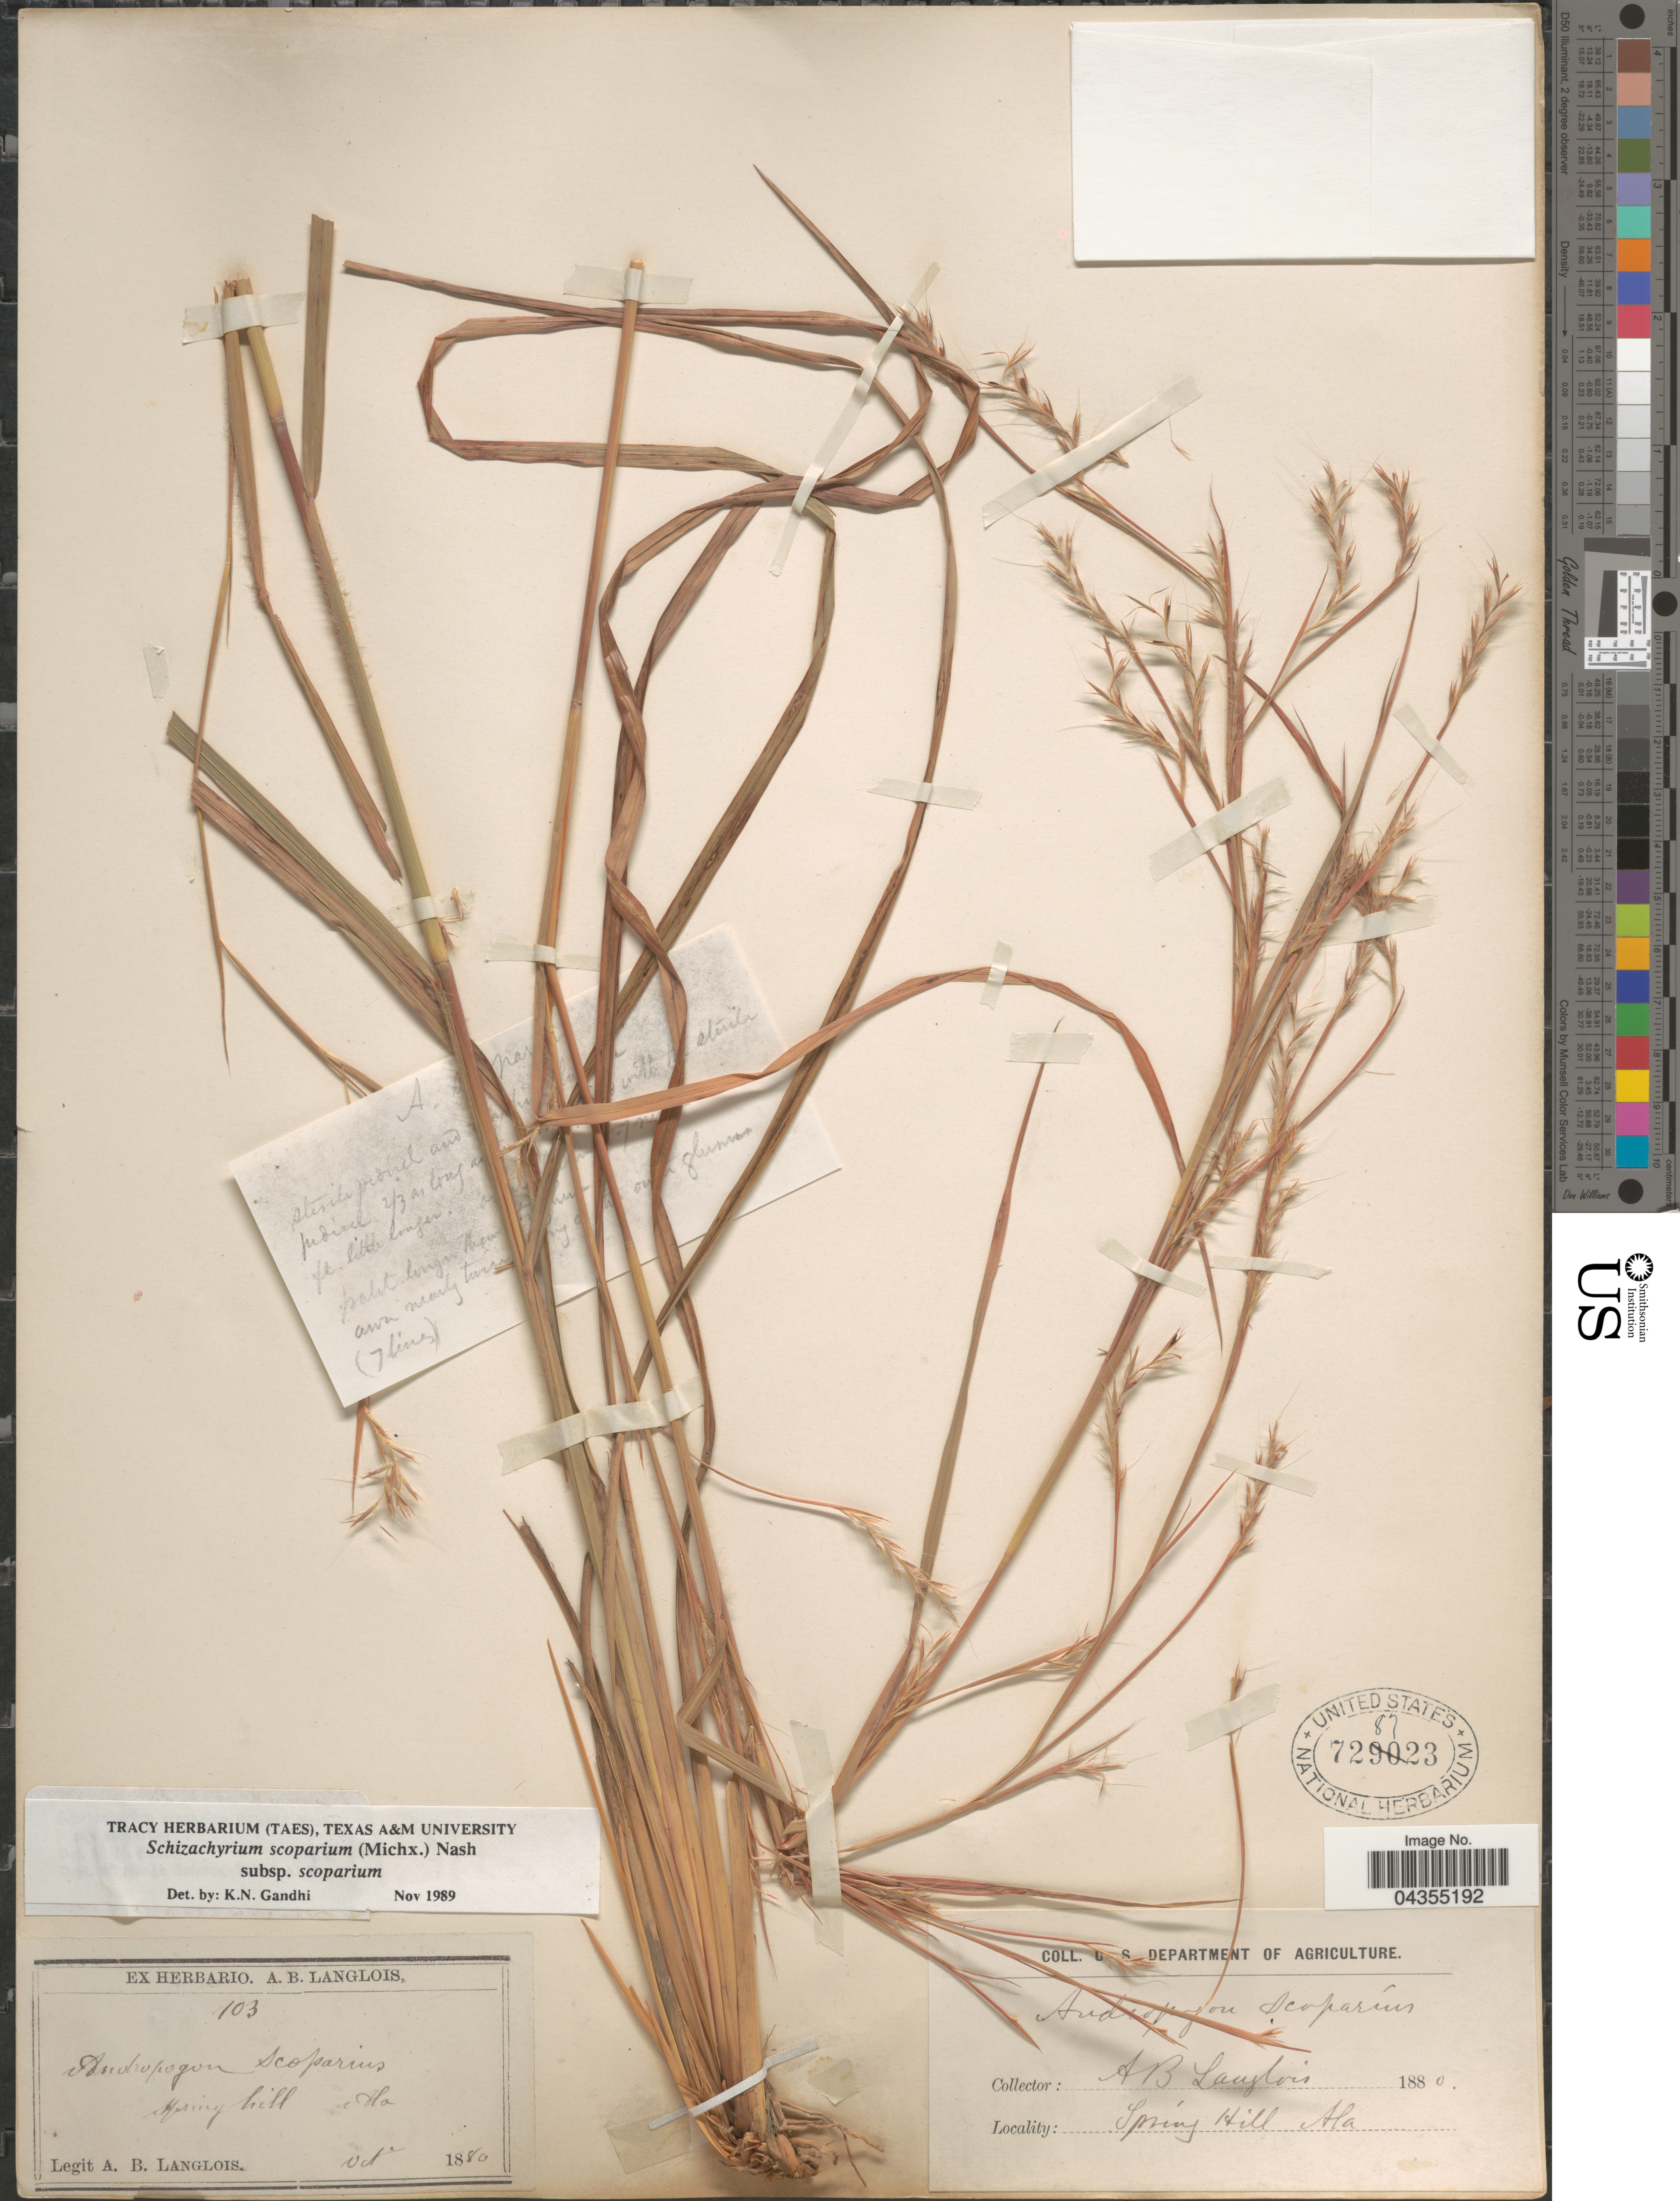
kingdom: Plantae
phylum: Tracheophyta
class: Liliopsida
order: Poales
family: Poaceae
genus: Schizachyrium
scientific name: Schizachyrium scoparium var. scoparium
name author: (Michx.) Nash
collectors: A. Langlois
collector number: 103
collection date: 1880-10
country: United States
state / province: Alabama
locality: Spring Hill.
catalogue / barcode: US 728723